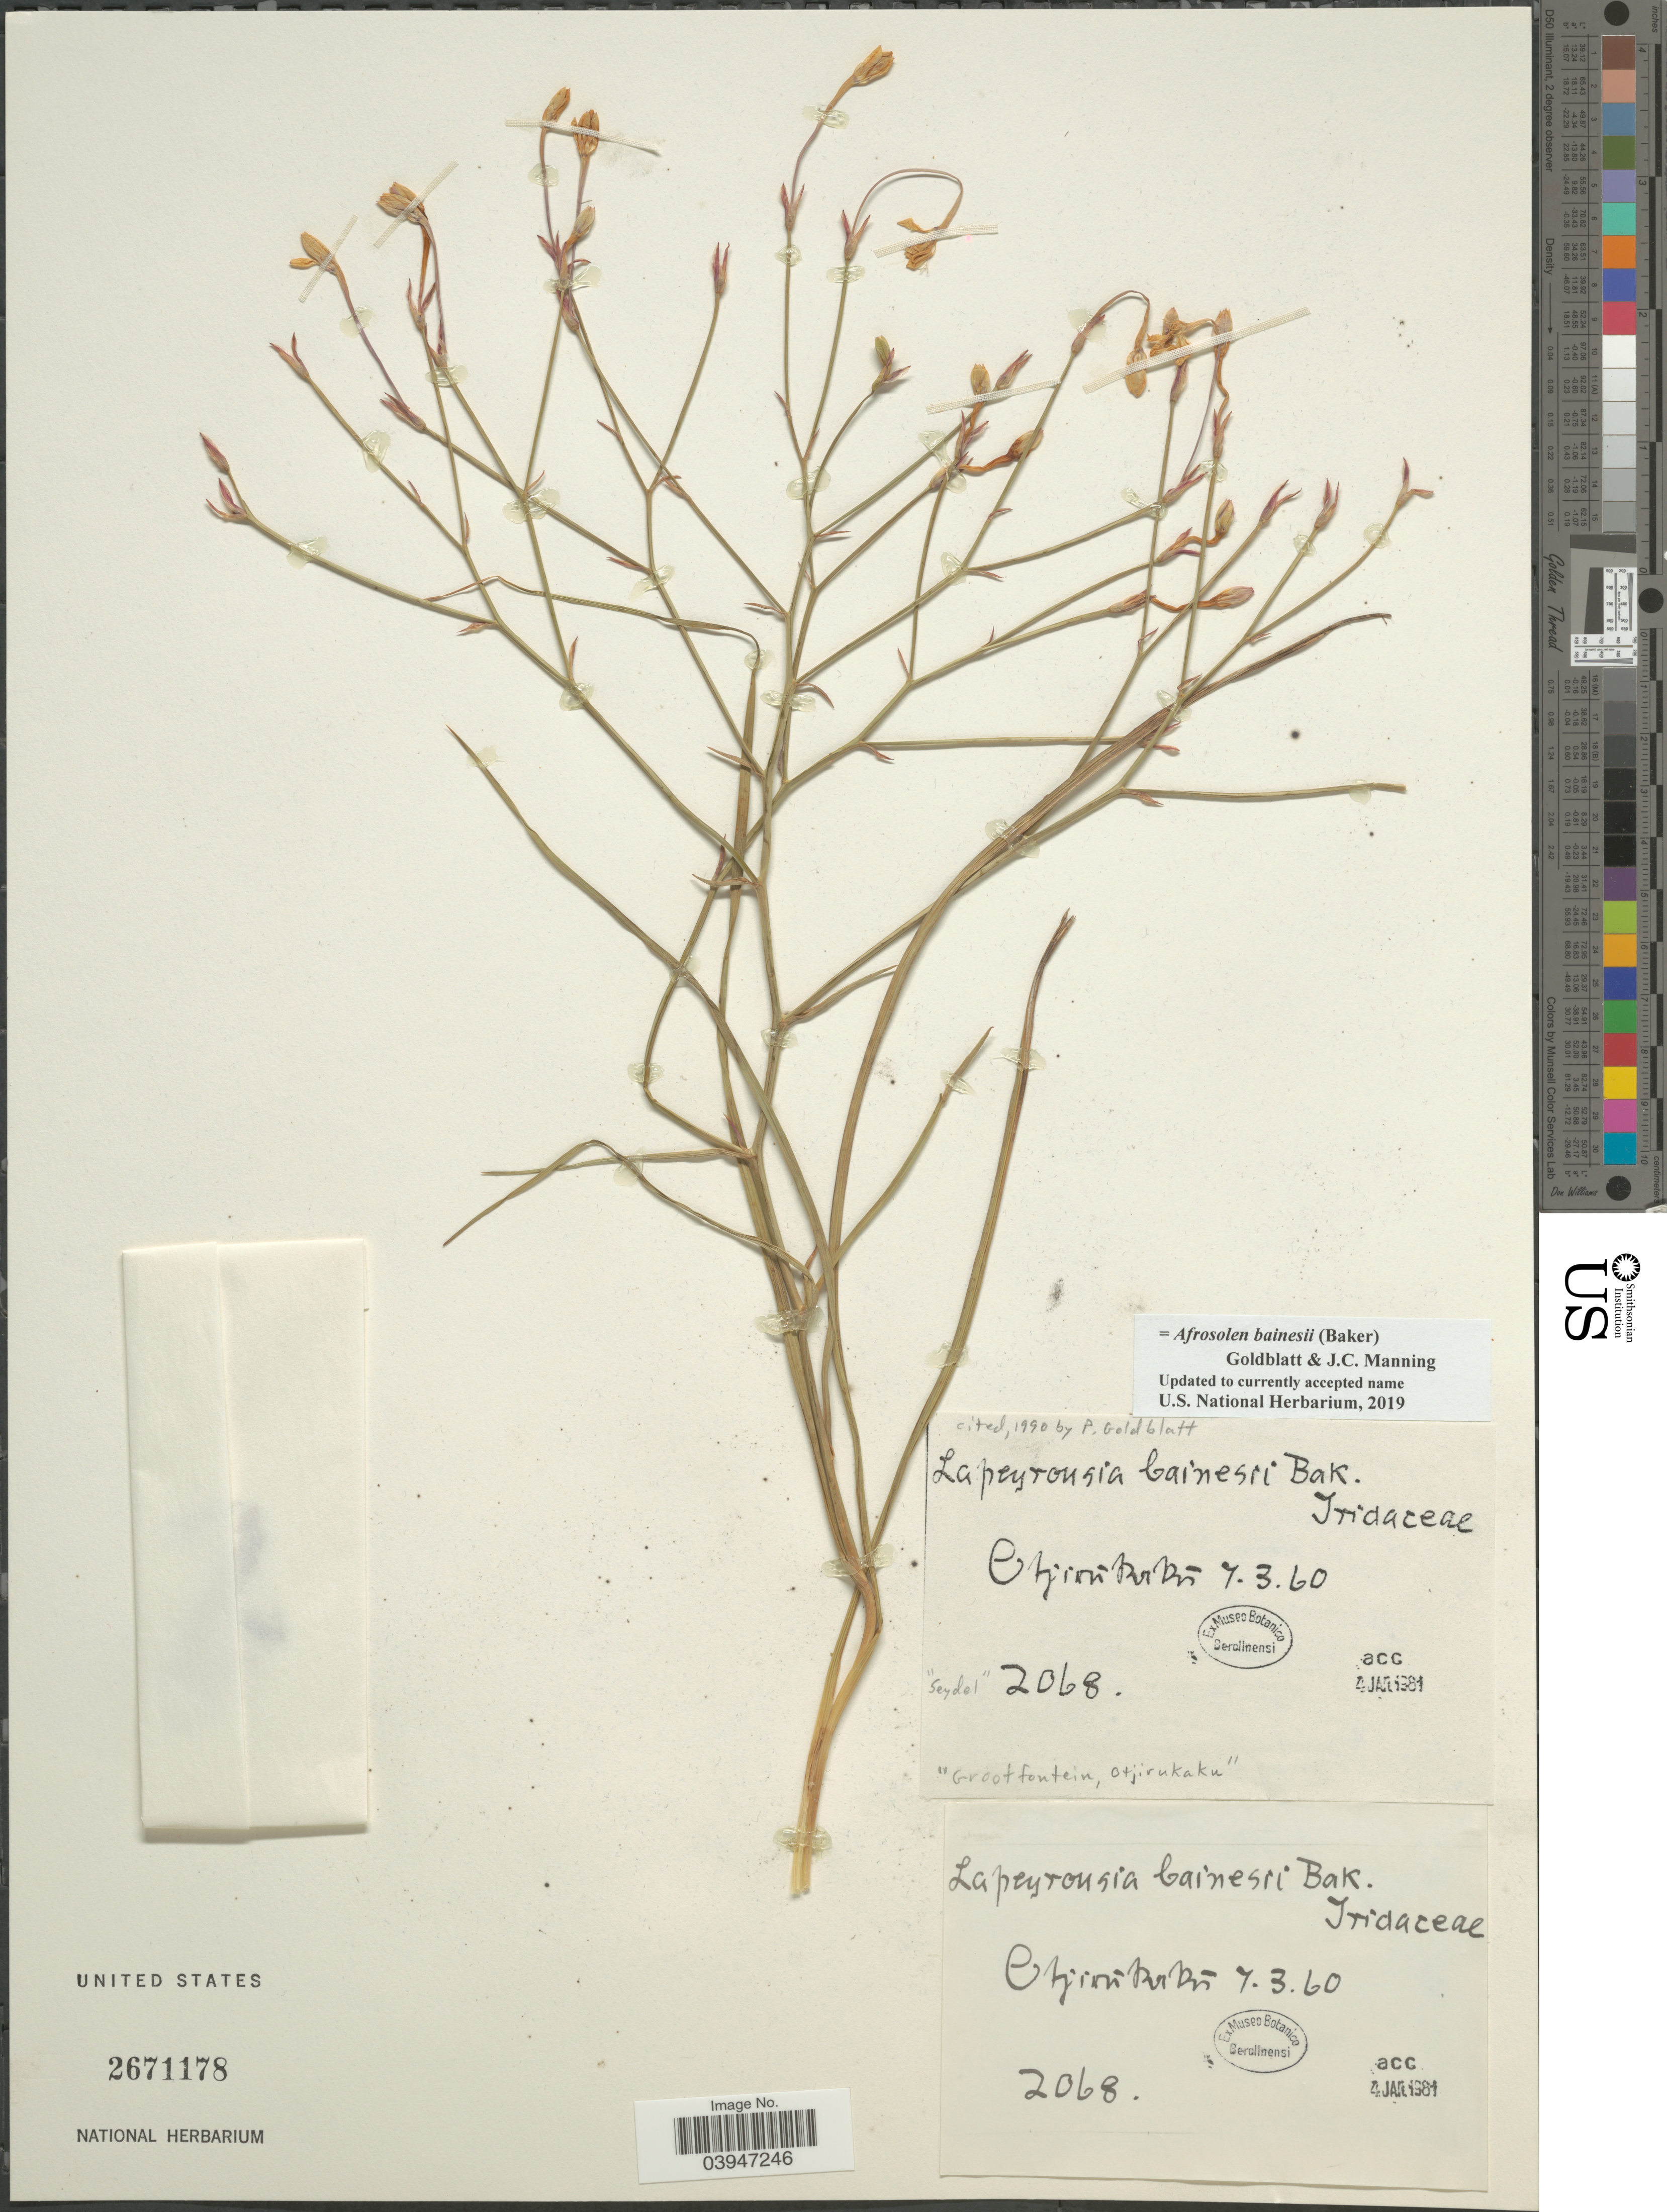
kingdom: Plantae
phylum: Tracheophyta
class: Liliopsida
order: Asparagales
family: Iridaceae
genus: Afrosolen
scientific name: Afrosolen bainesii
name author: (Baker) Goldblatt & J.C. Manning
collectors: -. Seydel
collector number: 2068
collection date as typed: Transcribed d/m/y: 7/3/60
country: Namibia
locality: X. "Groot fontein, Otjirukaku".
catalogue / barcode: US 2671178